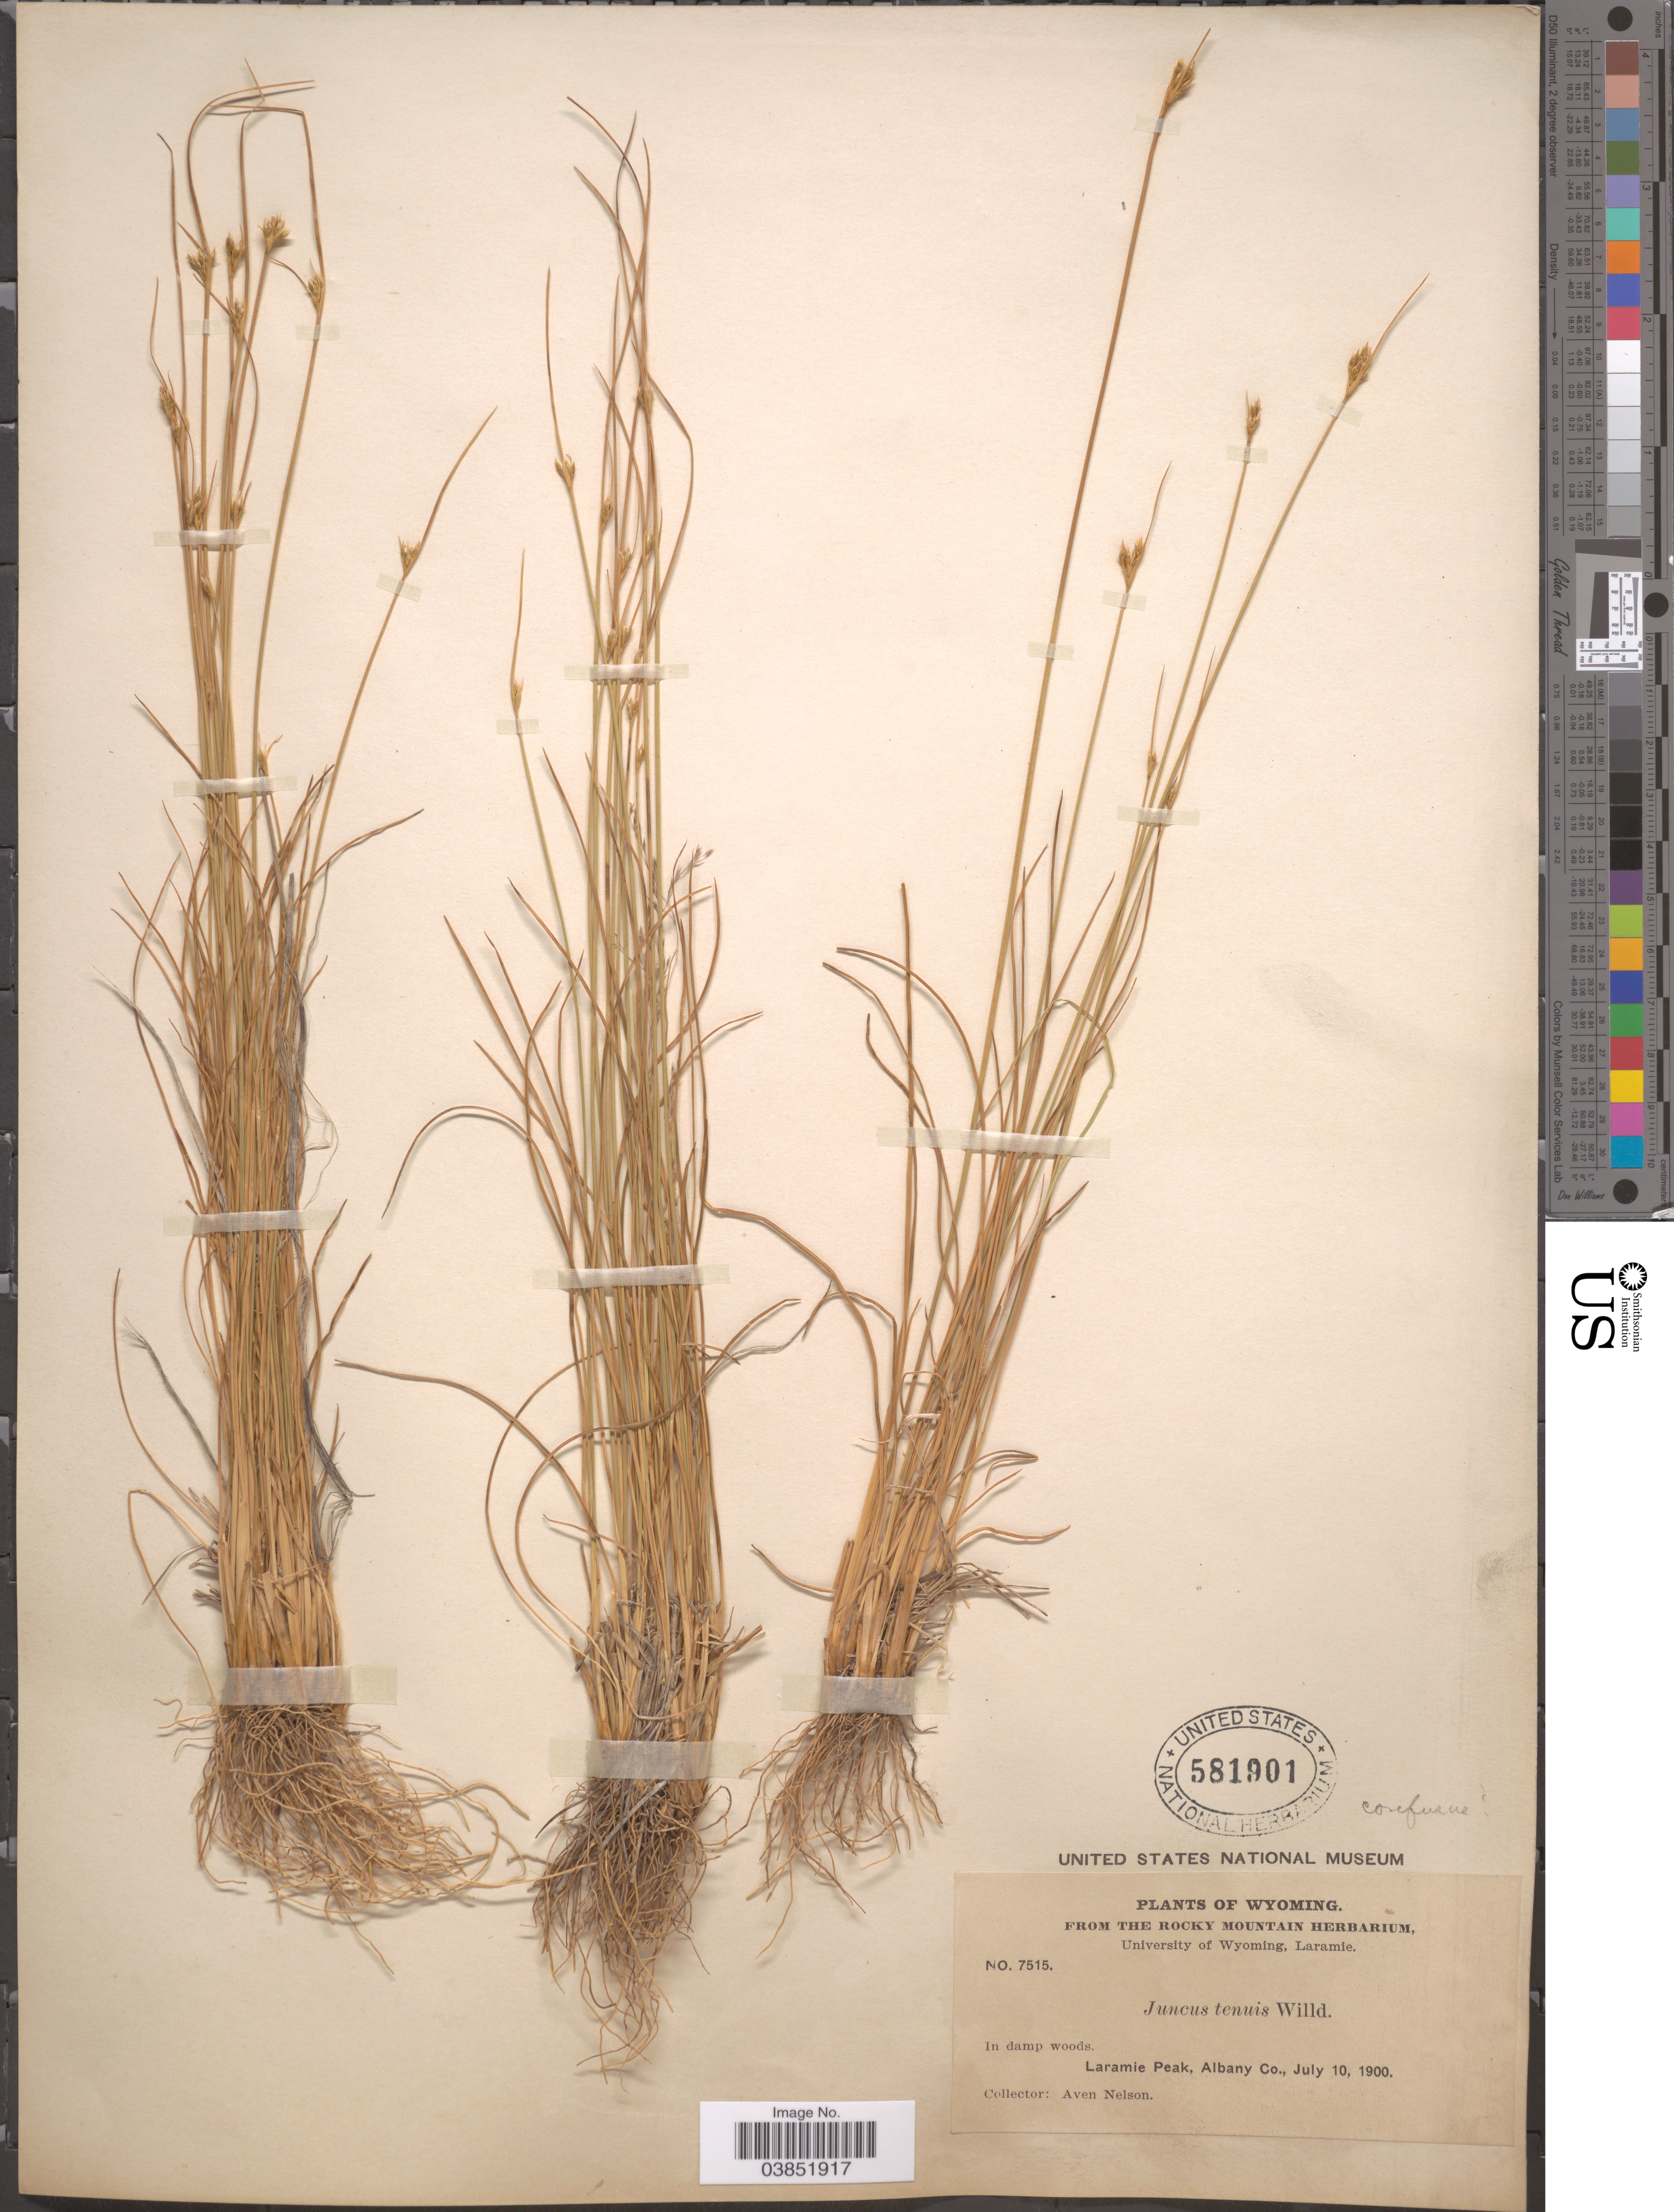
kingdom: Plantae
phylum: Tracheophyta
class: Liliopsida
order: Poales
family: Juncaceae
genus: Juncus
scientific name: Juncus confusus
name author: Coville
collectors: A. Nelson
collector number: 7515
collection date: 1900-07-10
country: United States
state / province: Wyoming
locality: Laramie Peak, Albany Co.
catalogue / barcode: US 581901